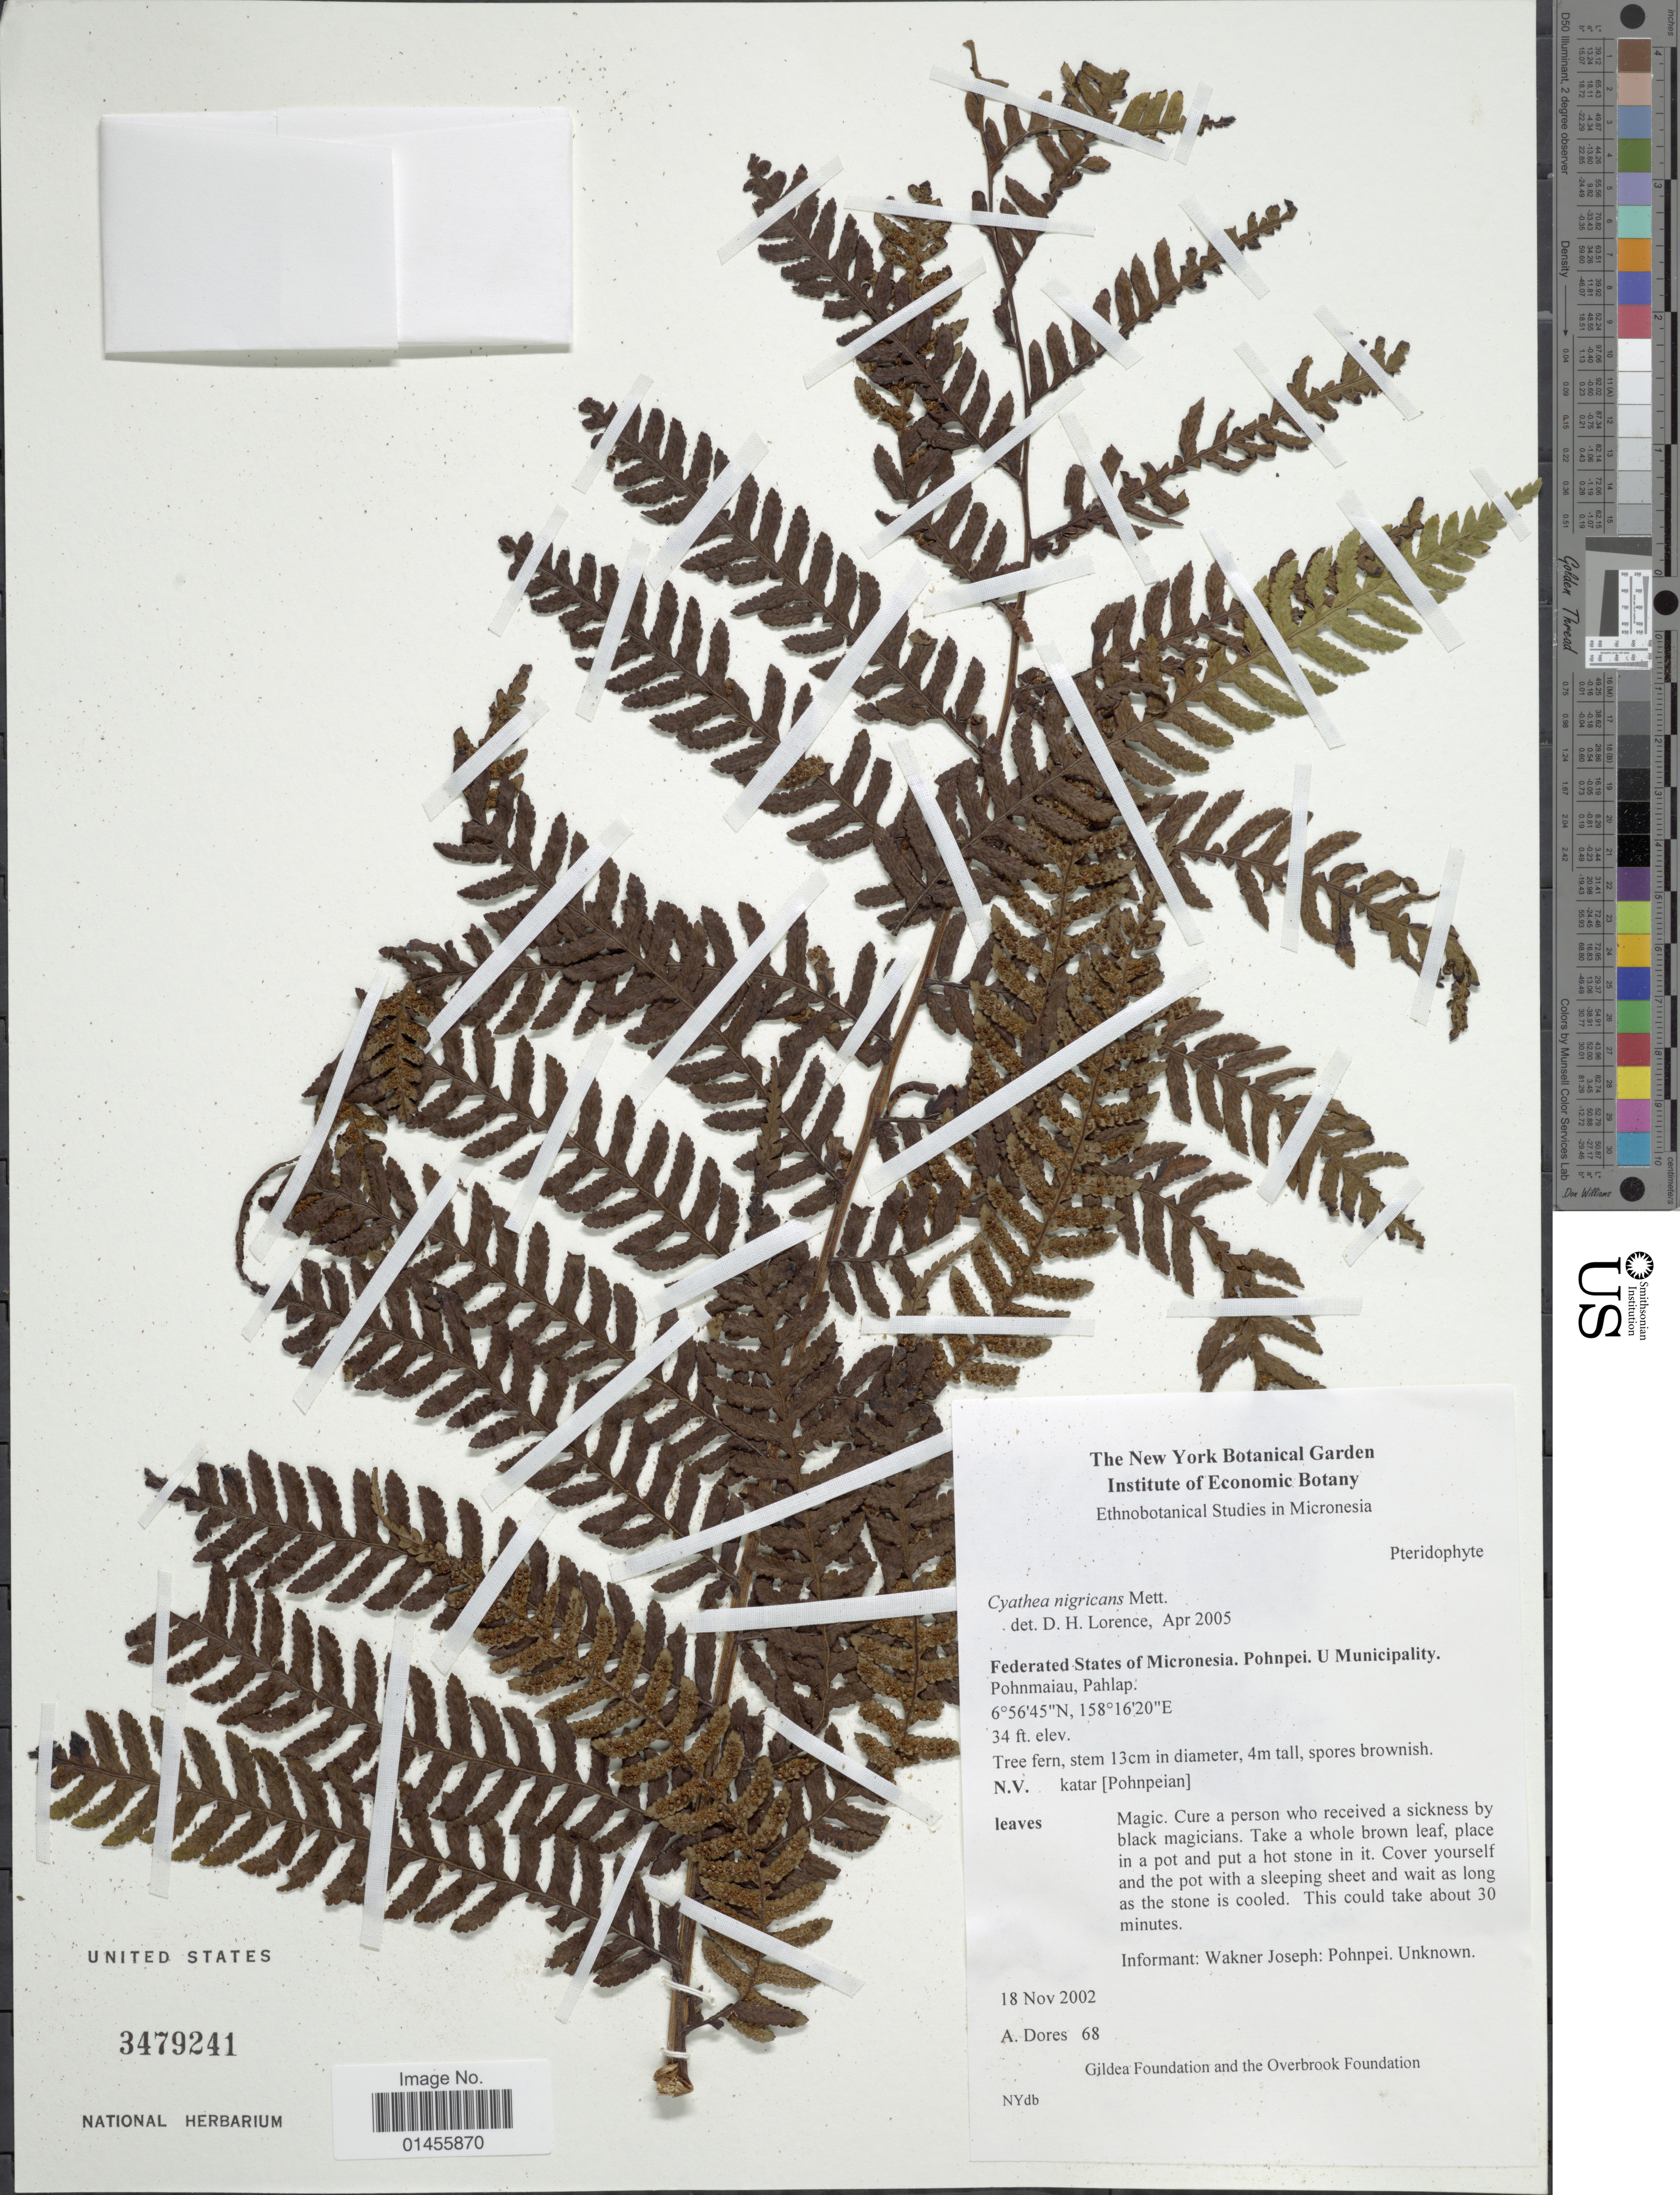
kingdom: Plantae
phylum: Tracheophyta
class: Polypodiopsida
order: Cyatheales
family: Cyatheaceae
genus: Sphaeropteris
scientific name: Sphaeropteris nigricans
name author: (Mett.) R.M. Tryon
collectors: A. Dores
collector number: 68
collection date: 2002-11-18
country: Micronesia, Federated States of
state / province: Pohnpei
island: Pohnpei [Ponape]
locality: U Municipality. Pohnmaiau, Pahlap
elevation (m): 7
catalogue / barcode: US 3479241